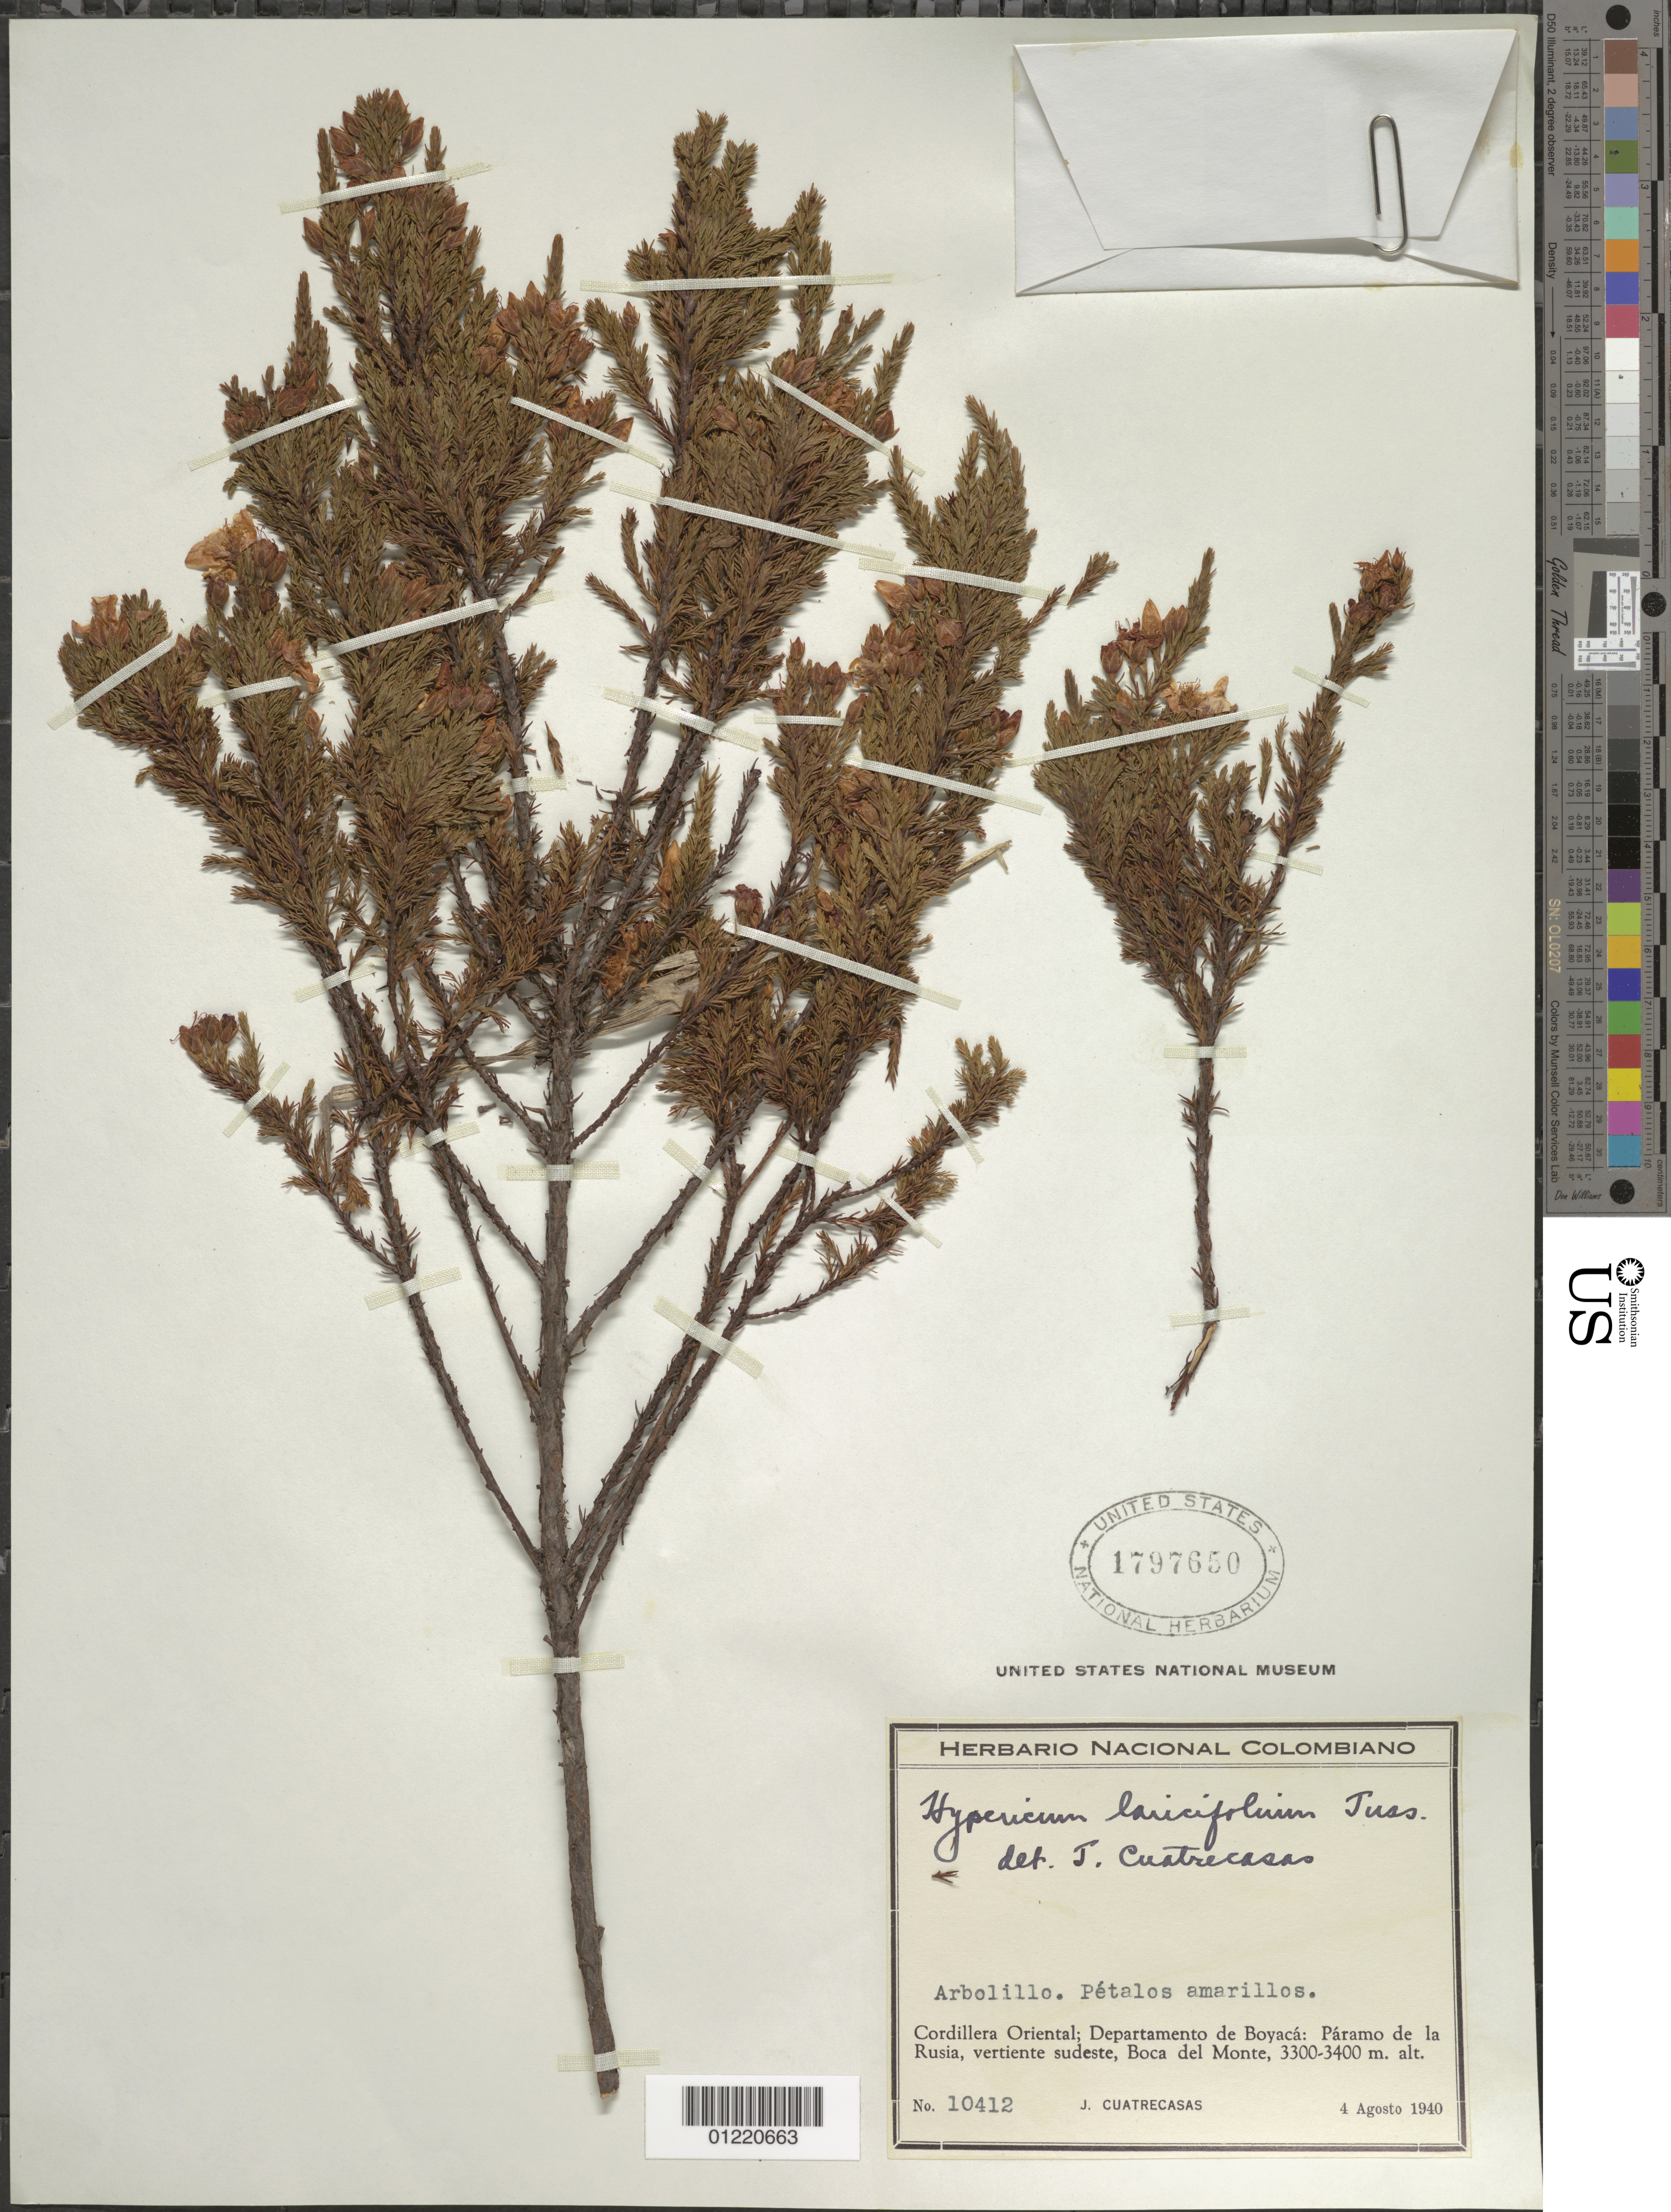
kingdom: Plantae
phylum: Tracheophyta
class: Magnoliopsida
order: Malpighiales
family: Hypericaceae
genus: Hypericum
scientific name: Hypericum laricifolium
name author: Juss.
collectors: J. Cuatrecasas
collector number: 10412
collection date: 1940-08-04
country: Colombia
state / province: Boyacá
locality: Paramo de la Rusia, vertiente sudeste, Boca del Monte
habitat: Paramo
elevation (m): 3300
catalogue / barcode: US 1797650